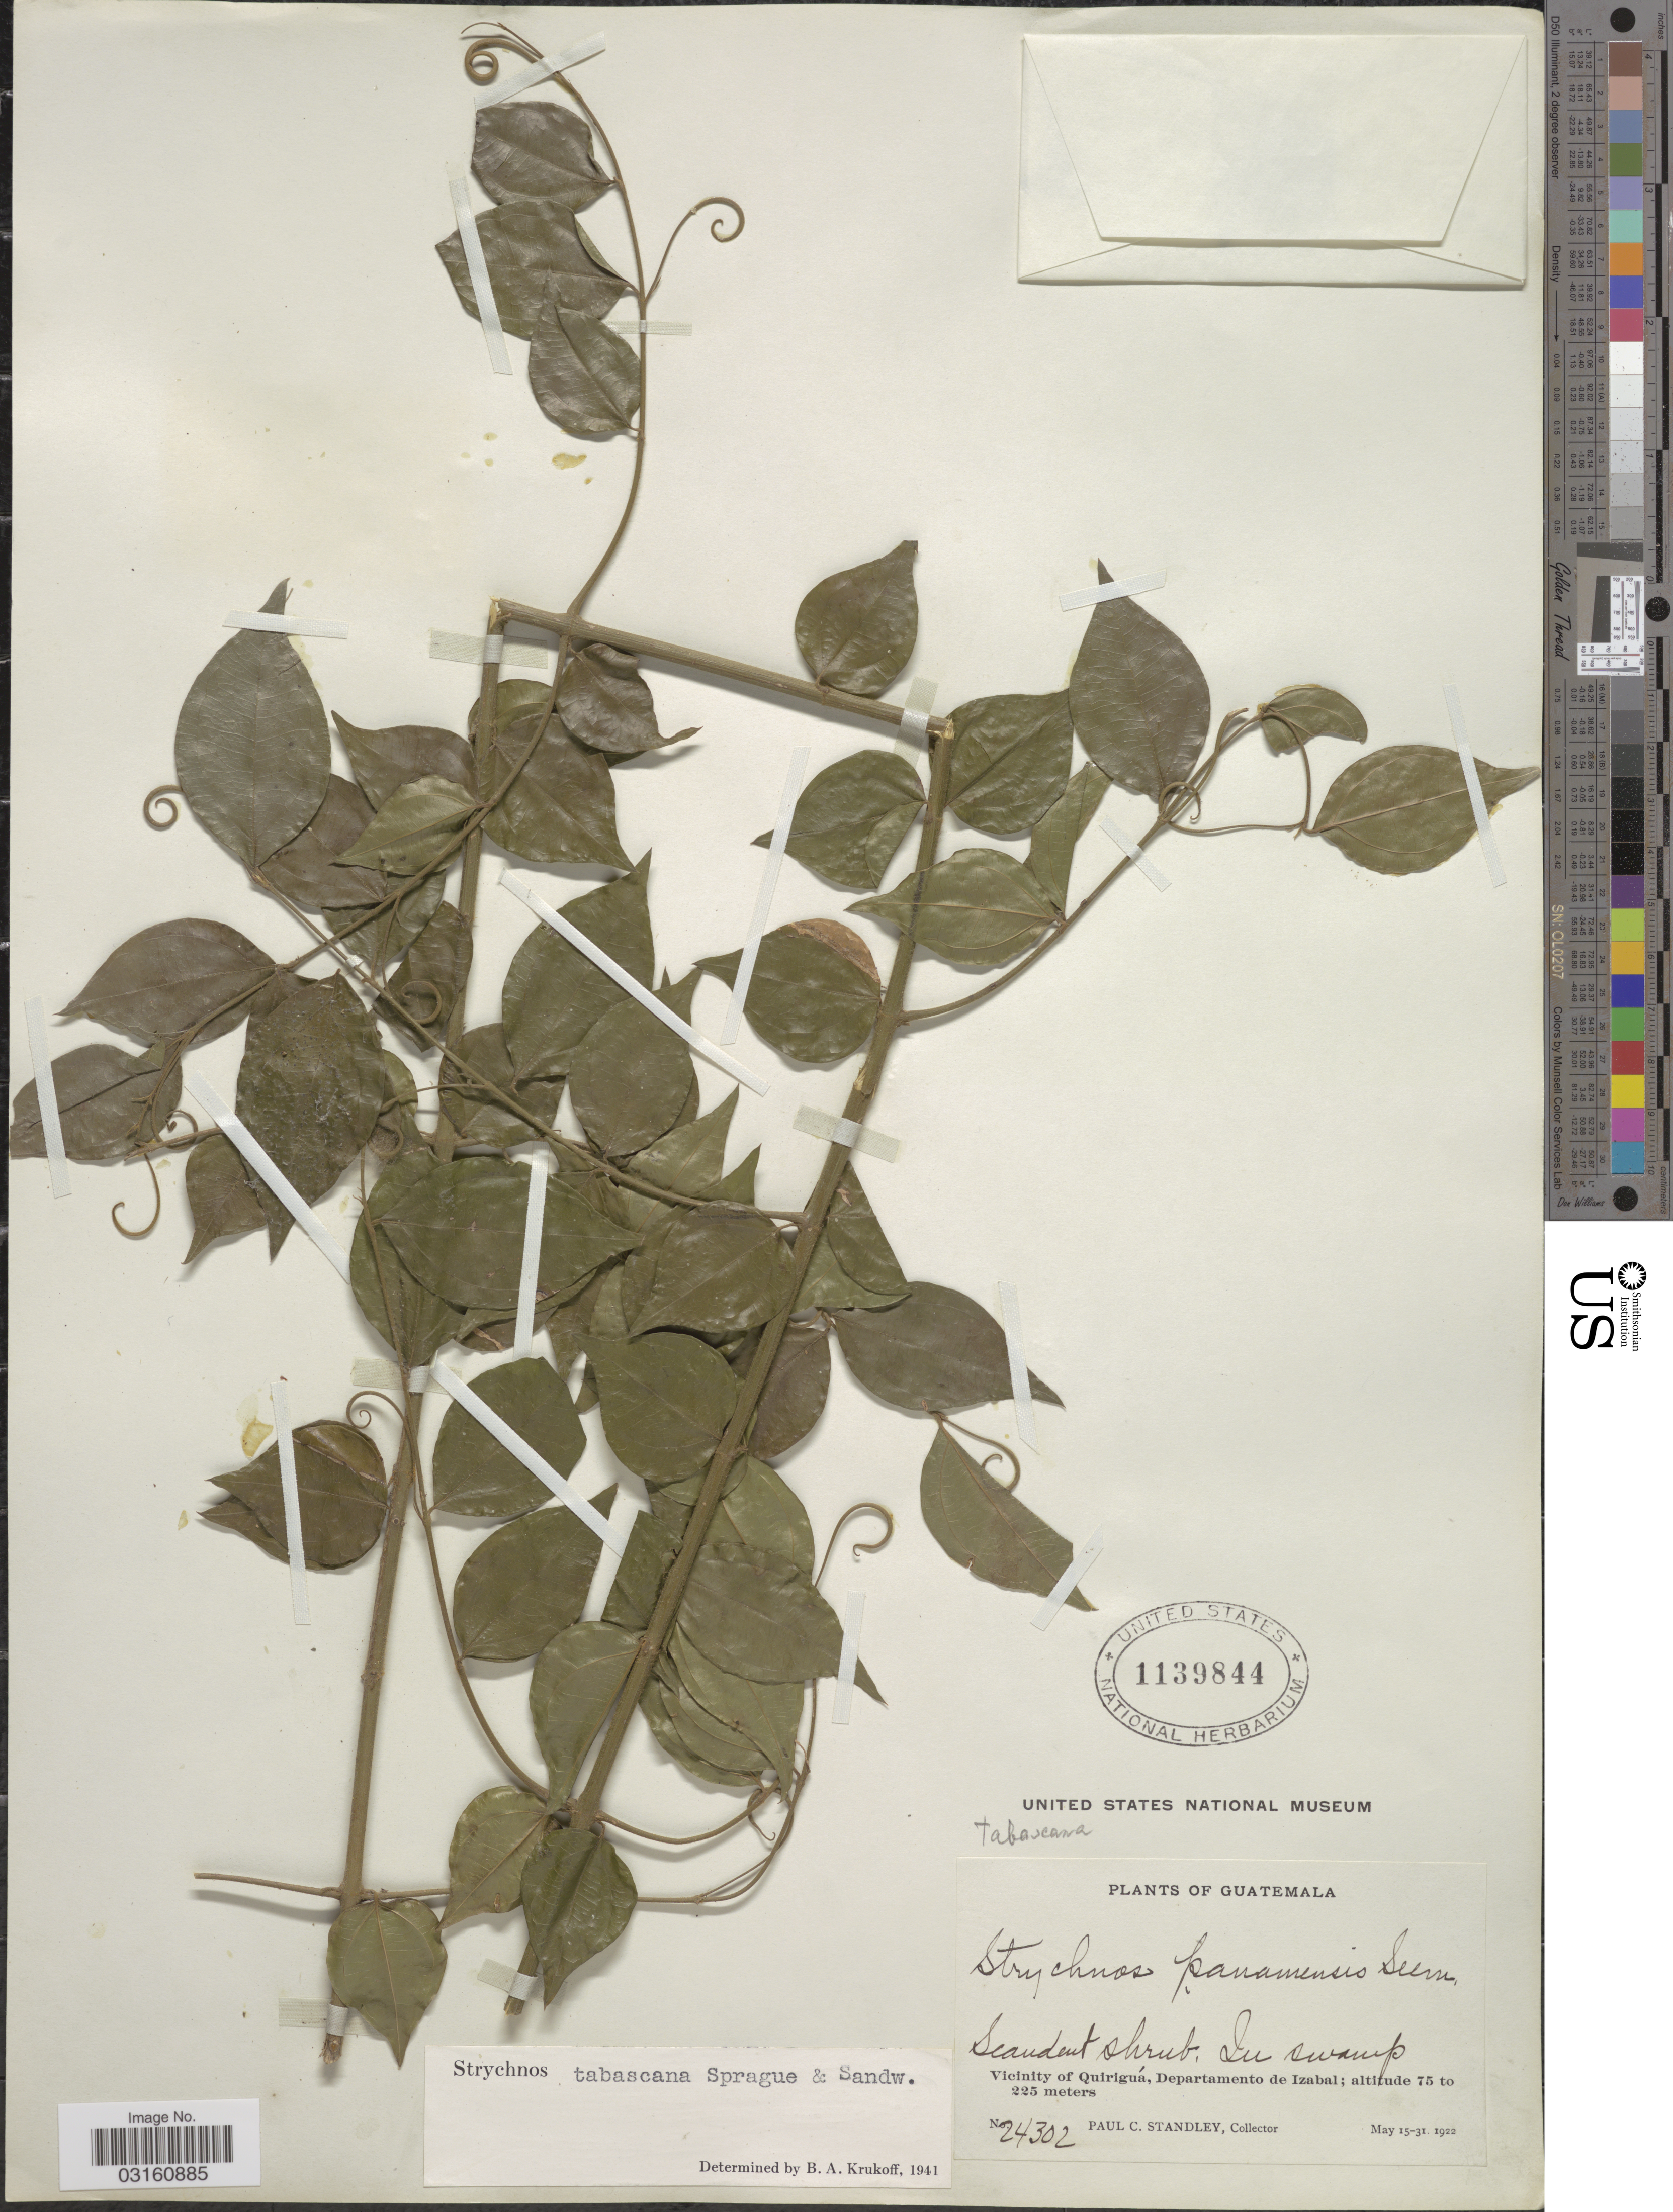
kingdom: Plantae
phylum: Tracheophyta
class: Magnoliopsida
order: Gentianales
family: Loganiaceae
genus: Strychnos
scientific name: Strychnos tabascana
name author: Sprague & Sandwith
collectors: P. C. Standley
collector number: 24302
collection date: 1922-05-15/1922-05-31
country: Guatemala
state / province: Izabal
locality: Vicinity of Quiriguá, Departamento de Izabal.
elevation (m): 75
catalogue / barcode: US 1139844